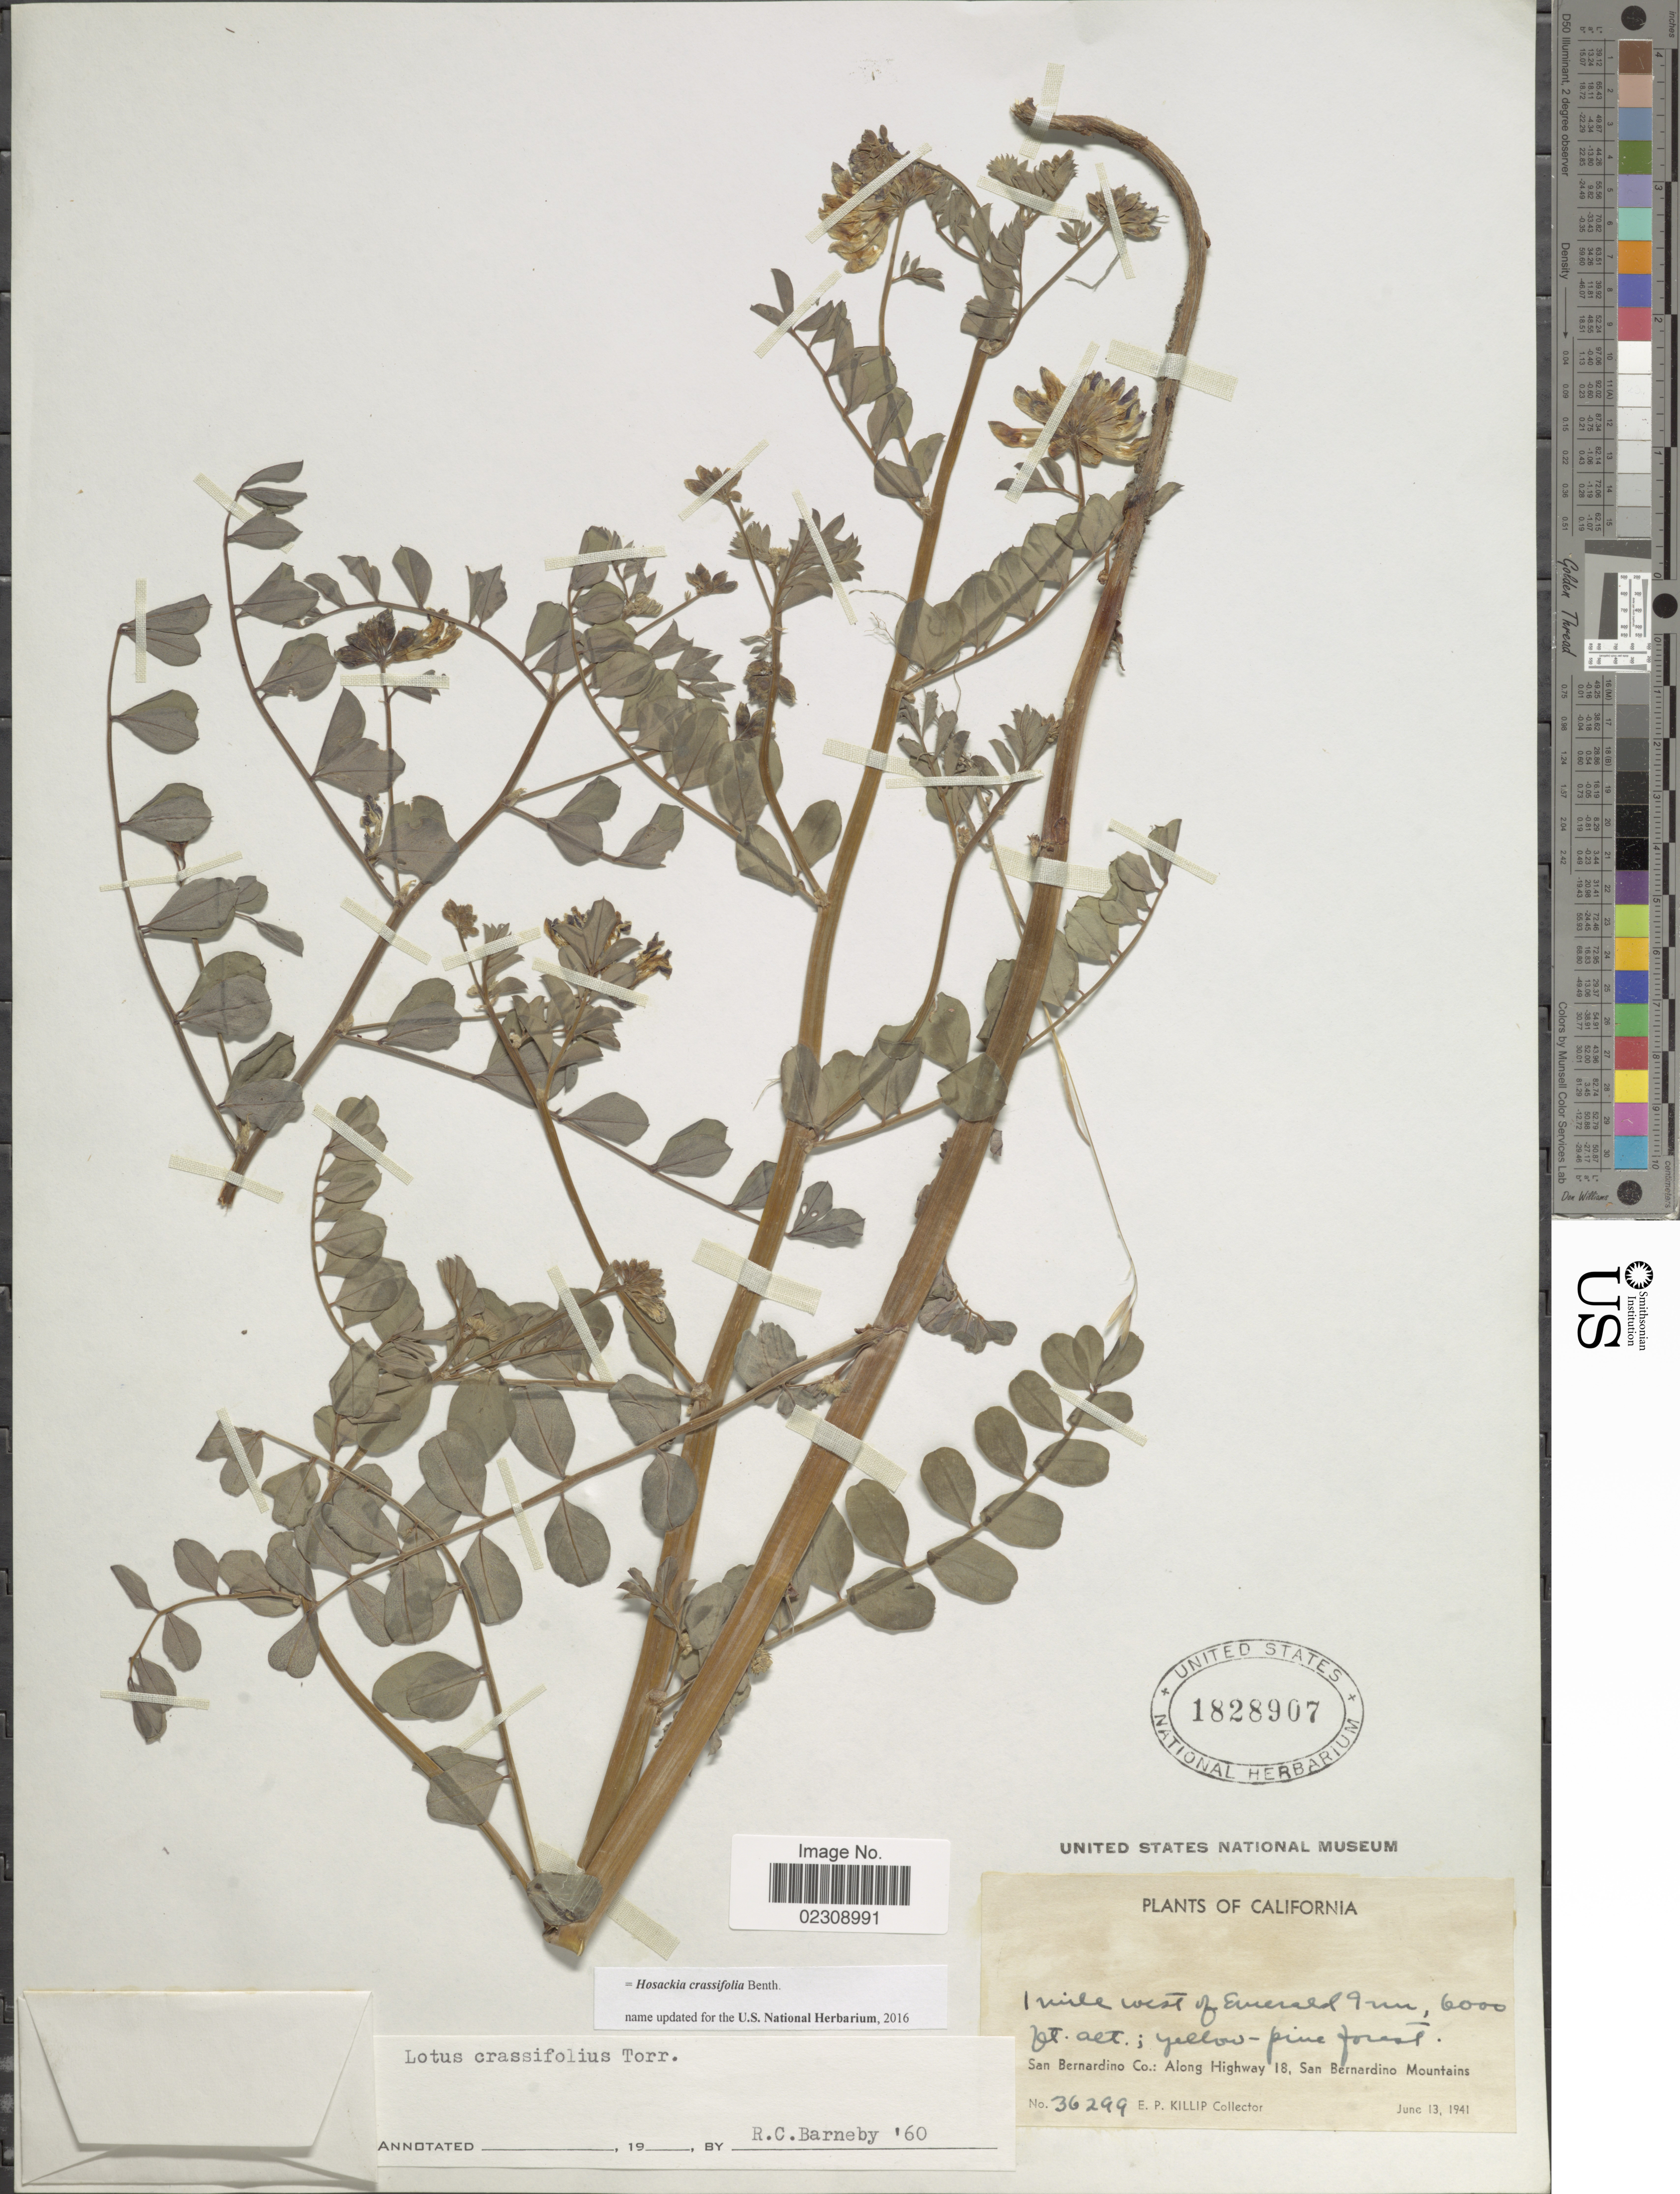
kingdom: Plantae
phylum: Tracheophyta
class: Magnoliopsida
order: Fabales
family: Fabaceae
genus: Hosackia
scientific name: Hosackia crassifolia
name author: Benth.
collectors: E. P. Killip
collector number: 36299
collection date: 1941-06-13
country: United States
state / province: California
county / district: San Bernardino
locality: San Bernardino Co.: Along Highway 18, San Bernardino Mountains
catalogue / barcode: US 1828907